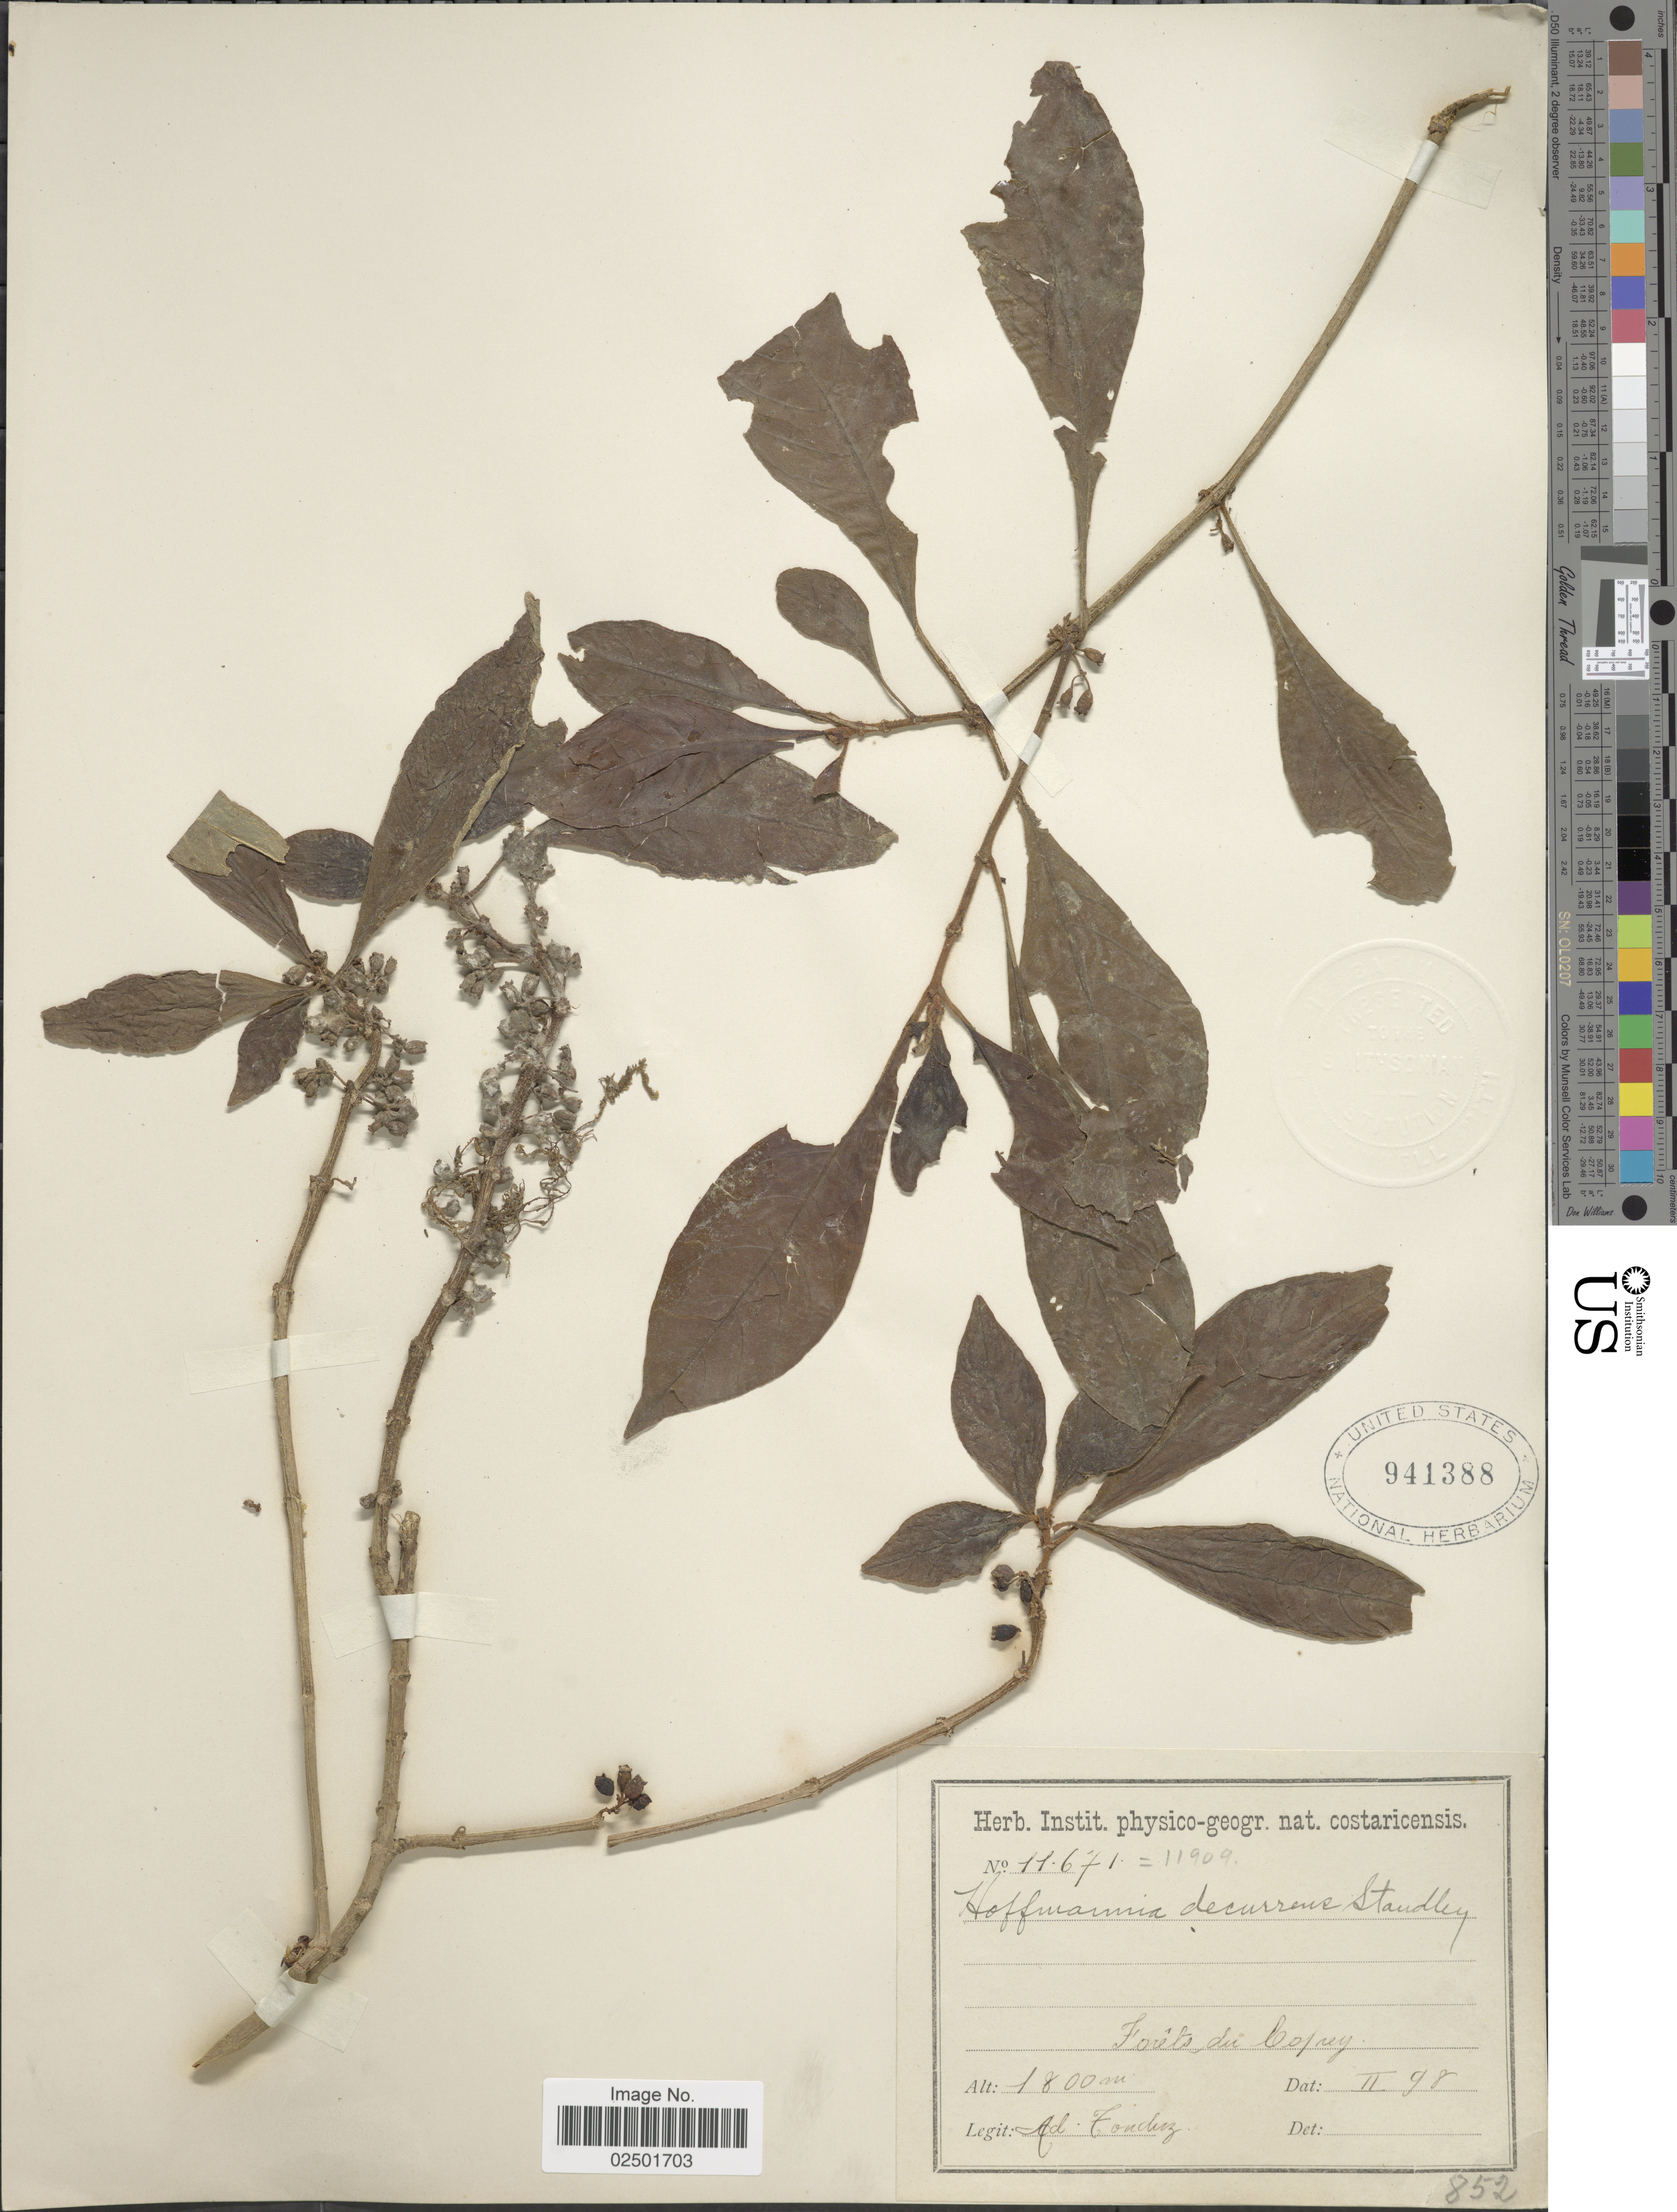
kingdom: Plantae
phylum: Tracheophyta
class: Magnoliopsida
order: Gentianales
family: Rubiaceae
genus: Hoffmannia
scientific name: Hoffmannia decurrens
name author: Standl.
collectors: A. Tonduz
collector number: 11671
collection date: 1898-02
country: Costa Rica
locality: Forêts du Copey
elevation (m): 1800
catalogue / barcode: US 941388